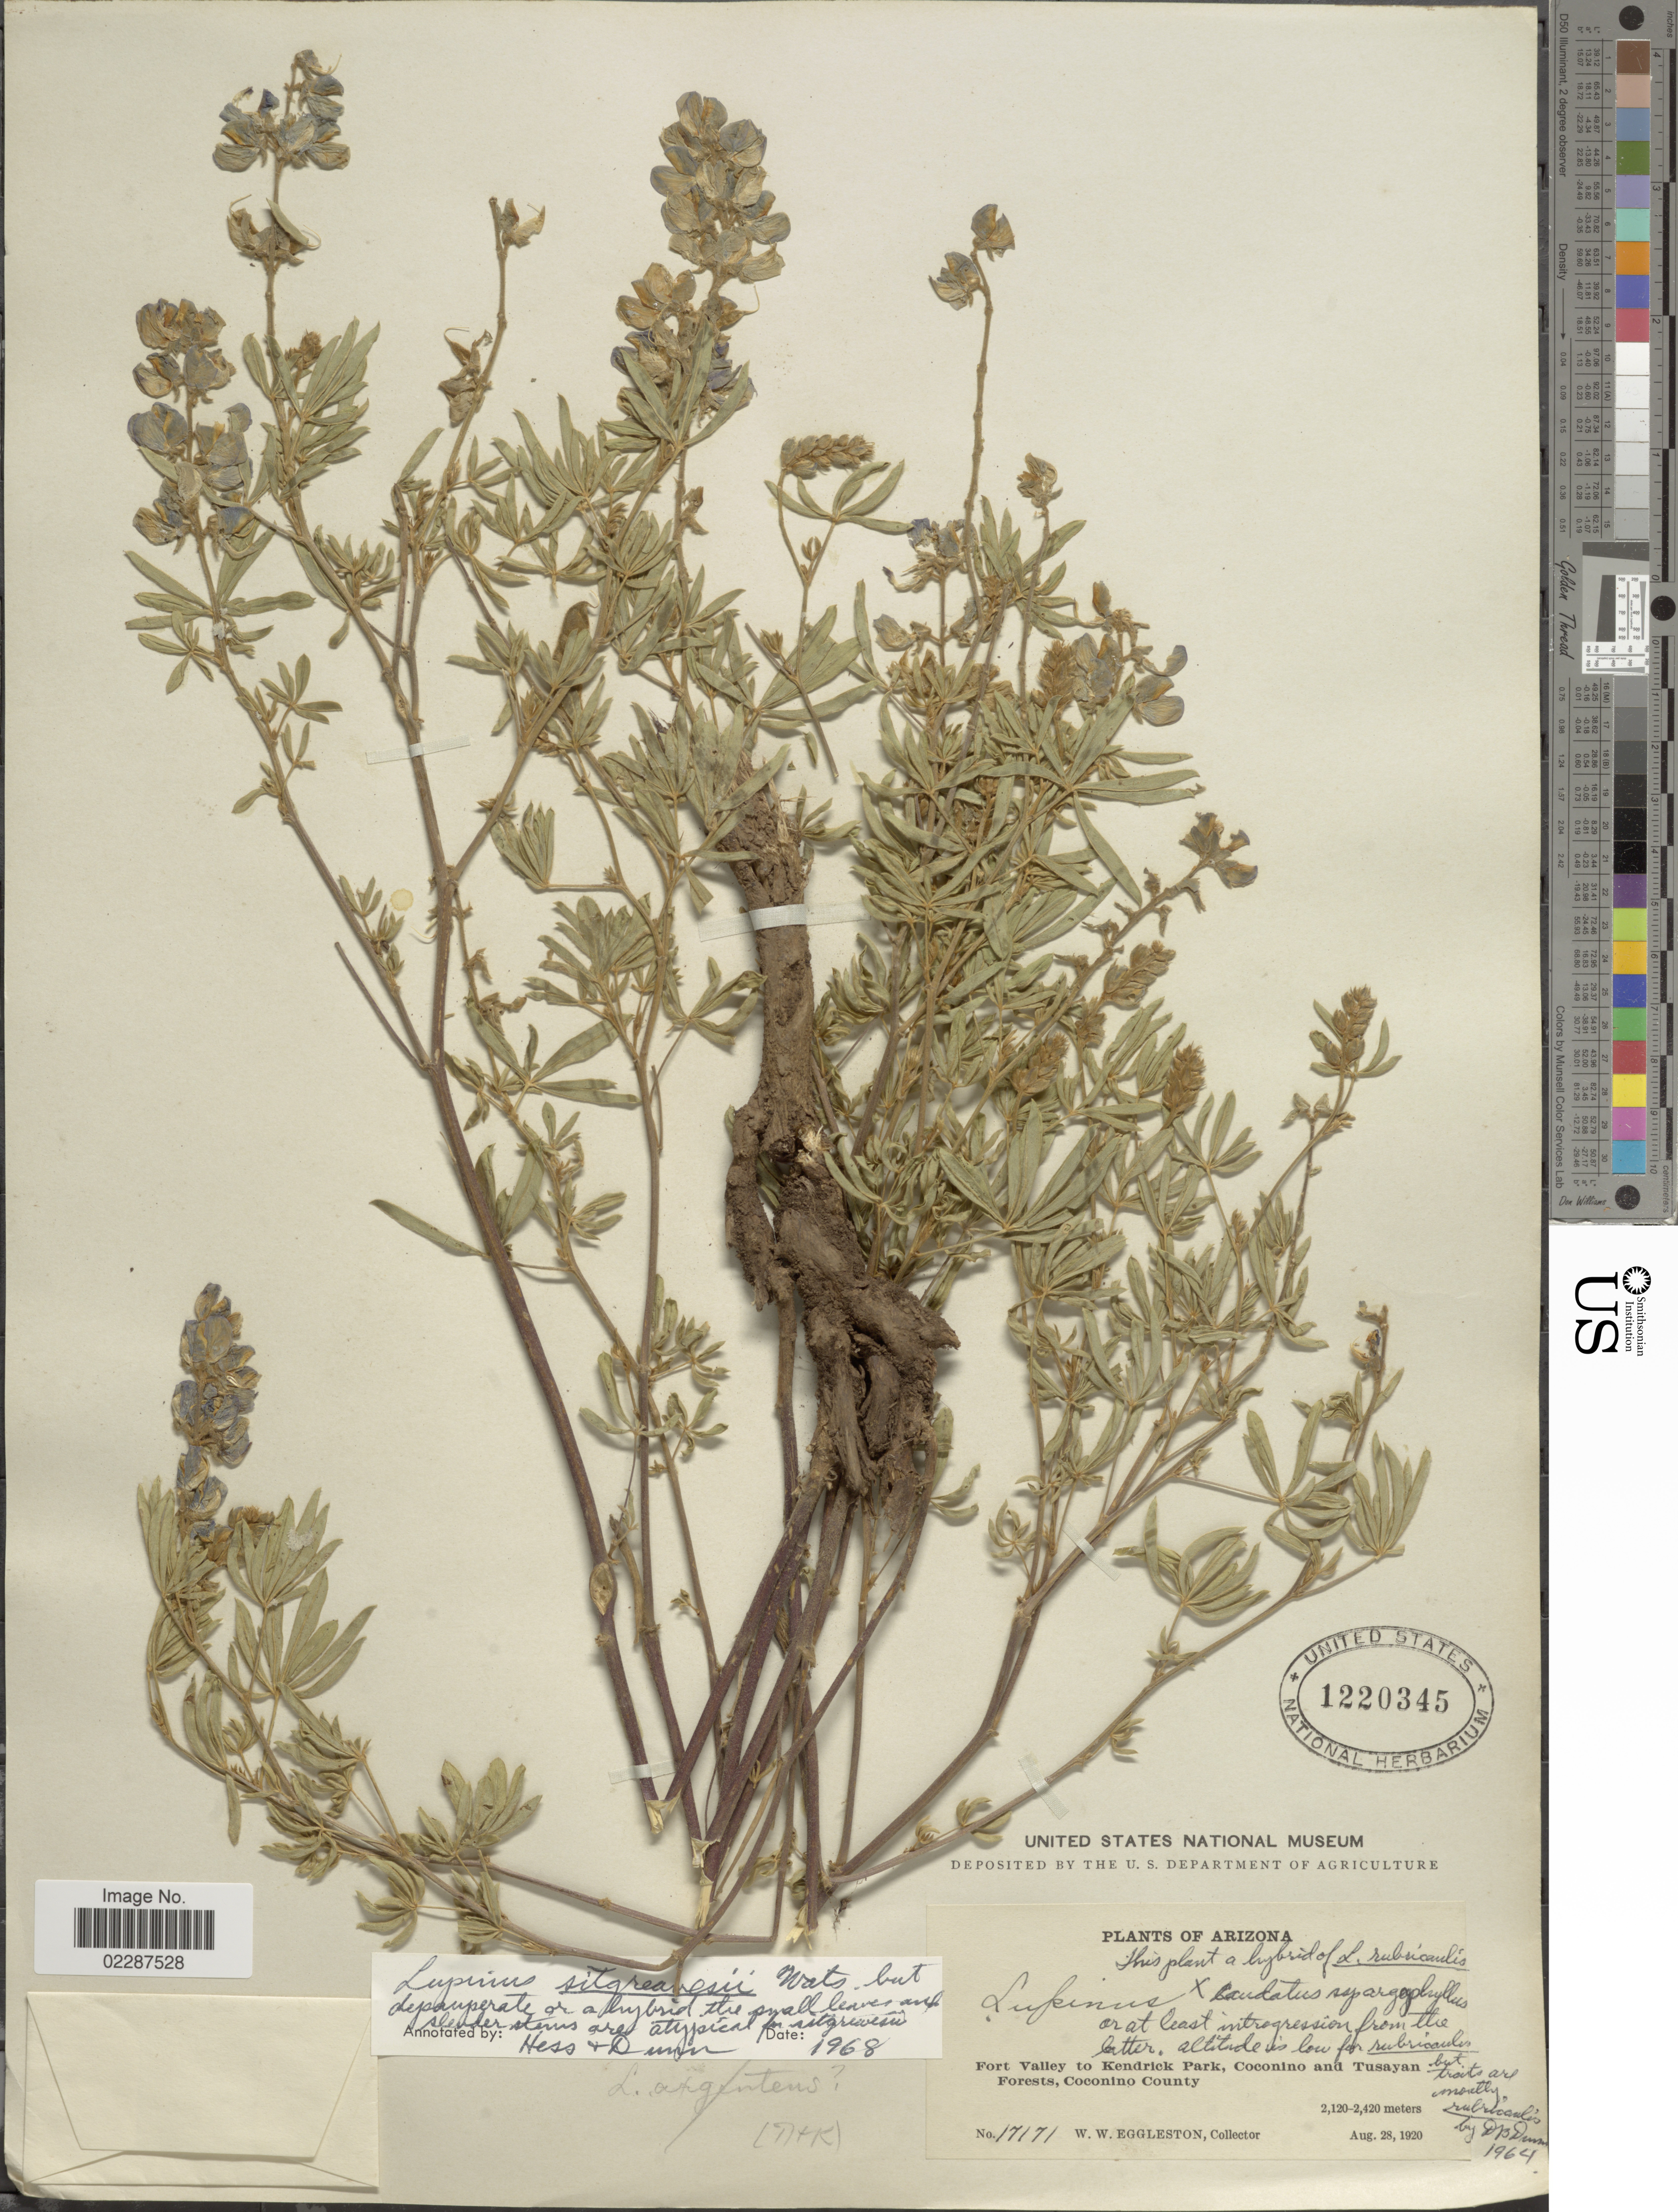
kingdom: Plantae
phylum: Tracheophyta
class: Magnoliopsida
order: Fabales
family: Fabaceae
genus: Lupinus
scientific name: Lupinus sitgreavesii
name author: S. Watson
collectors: W. W. Eggleston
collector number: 17171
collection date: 1920-08-28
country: United States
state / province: Arizona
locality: Fort Valley to Kendrick Park, Coconino and Tusayan Forests, Coconino County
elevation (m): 2120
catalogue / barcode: US 1220345